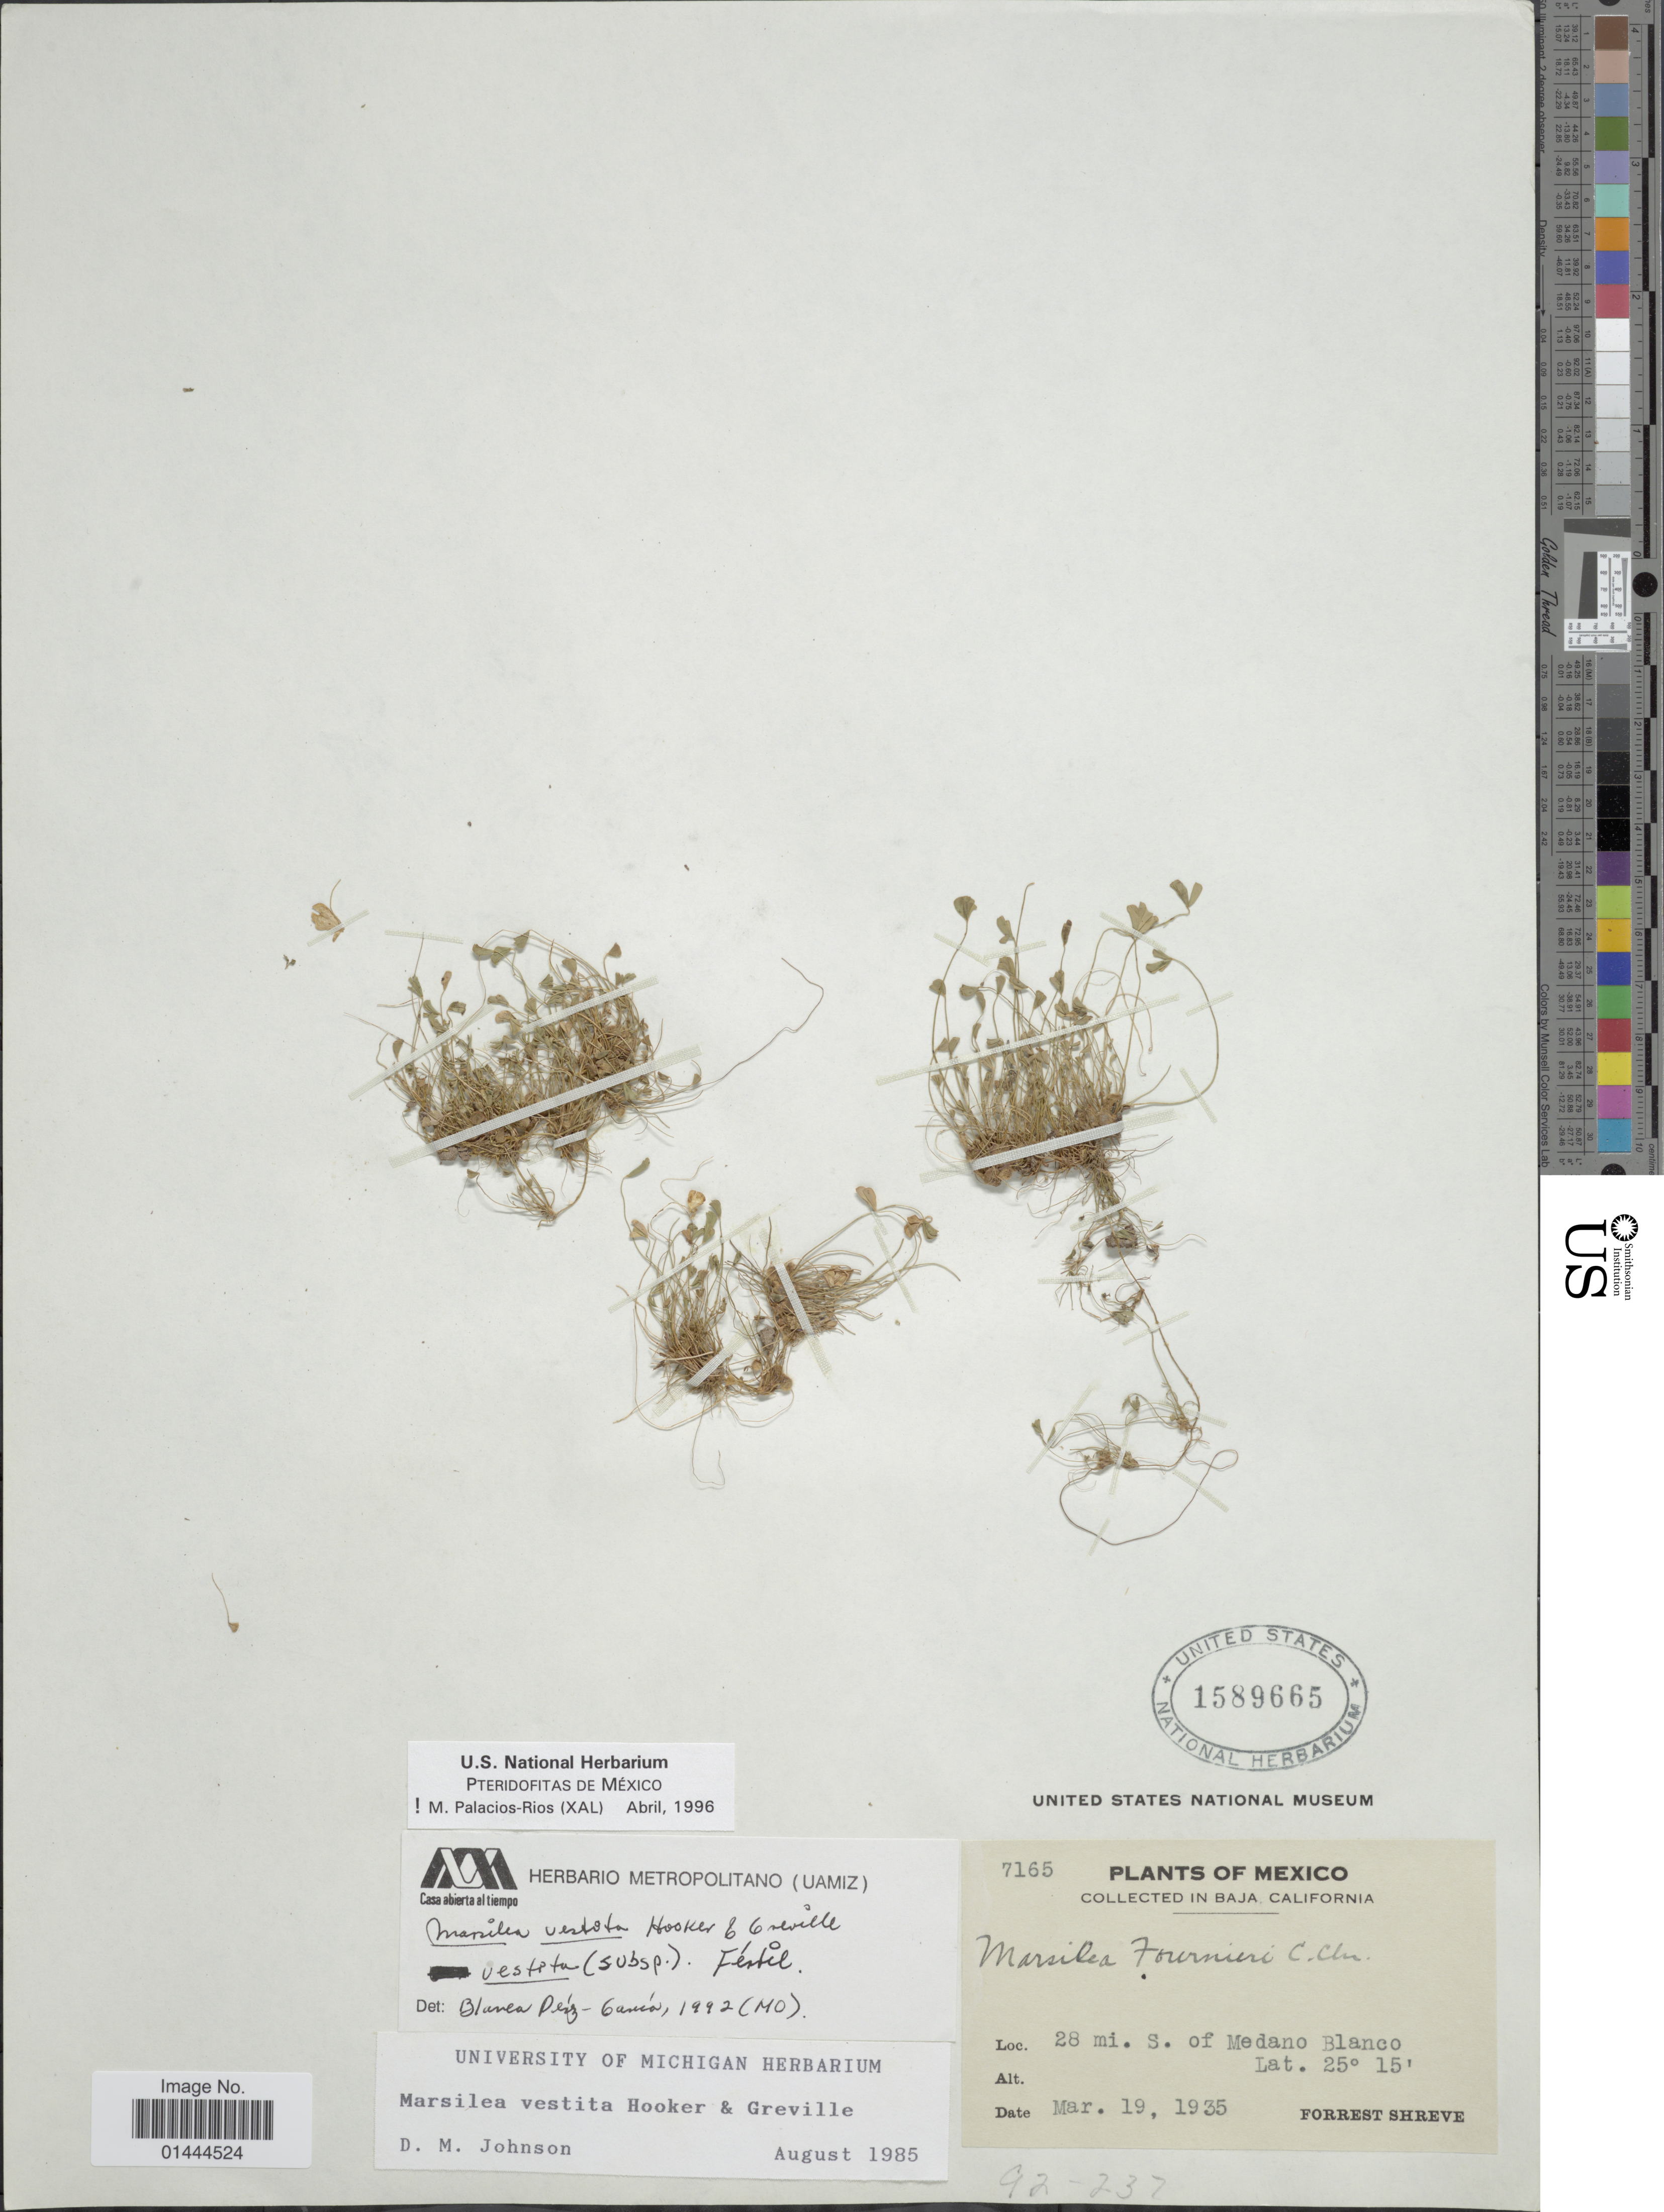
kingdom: Plantae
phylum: Tracheophyta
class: Polypodiopsida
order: Salviniales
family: Marsileaceae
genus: Marsilea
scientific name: Marsilea vestita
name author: Hook. & Grev.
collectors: F. Shreve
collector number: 7165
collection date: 1935-03-19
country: Mexico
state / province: Baja California Sur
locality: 28 mi S of Medano Blanco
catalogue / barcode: US 1589665